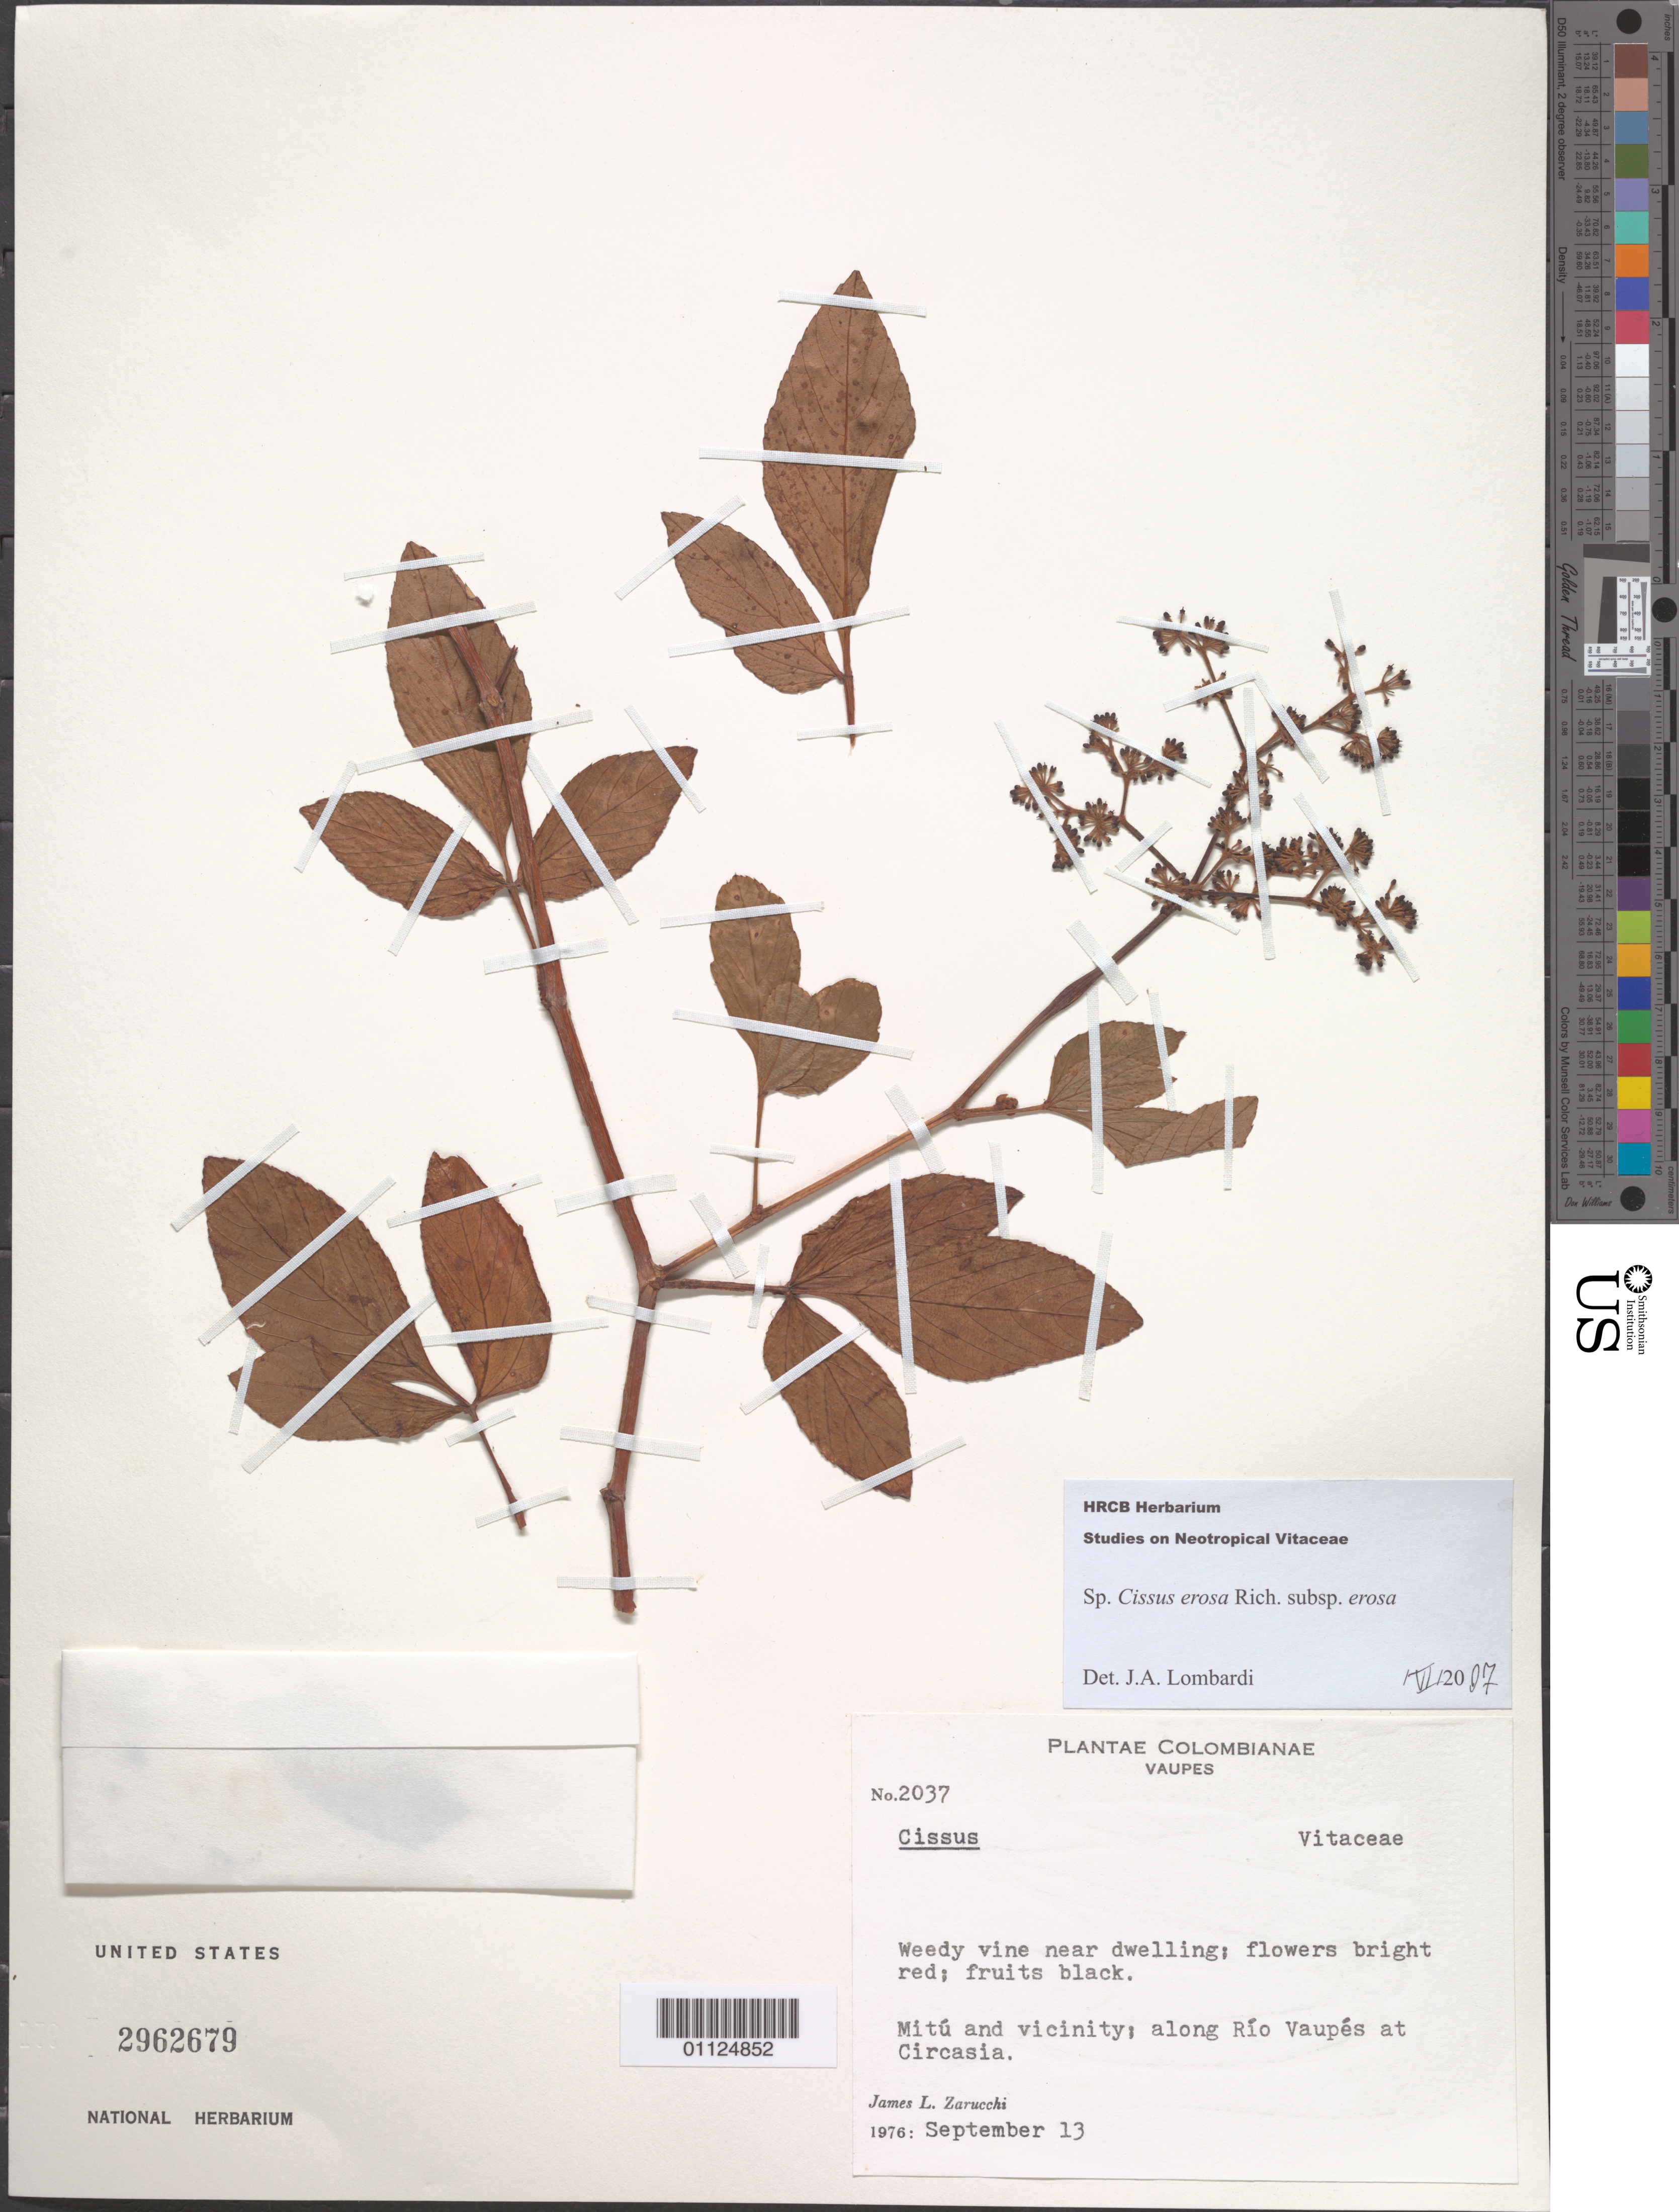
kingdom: Plantae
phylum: Tracheophyta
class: Magnoliopsida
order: Vitales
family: Vitaceae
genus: Cissus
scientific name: Cissus erosa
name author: Rich.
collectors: J. L. Zarucchi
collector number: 2037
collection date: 1976-09-13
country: Colombia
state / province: Vaupés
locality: Mitu and vicinity; along Rio Vaupes at Circasia.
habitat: Weedy vine near dwelling.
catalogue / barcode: US 2962679